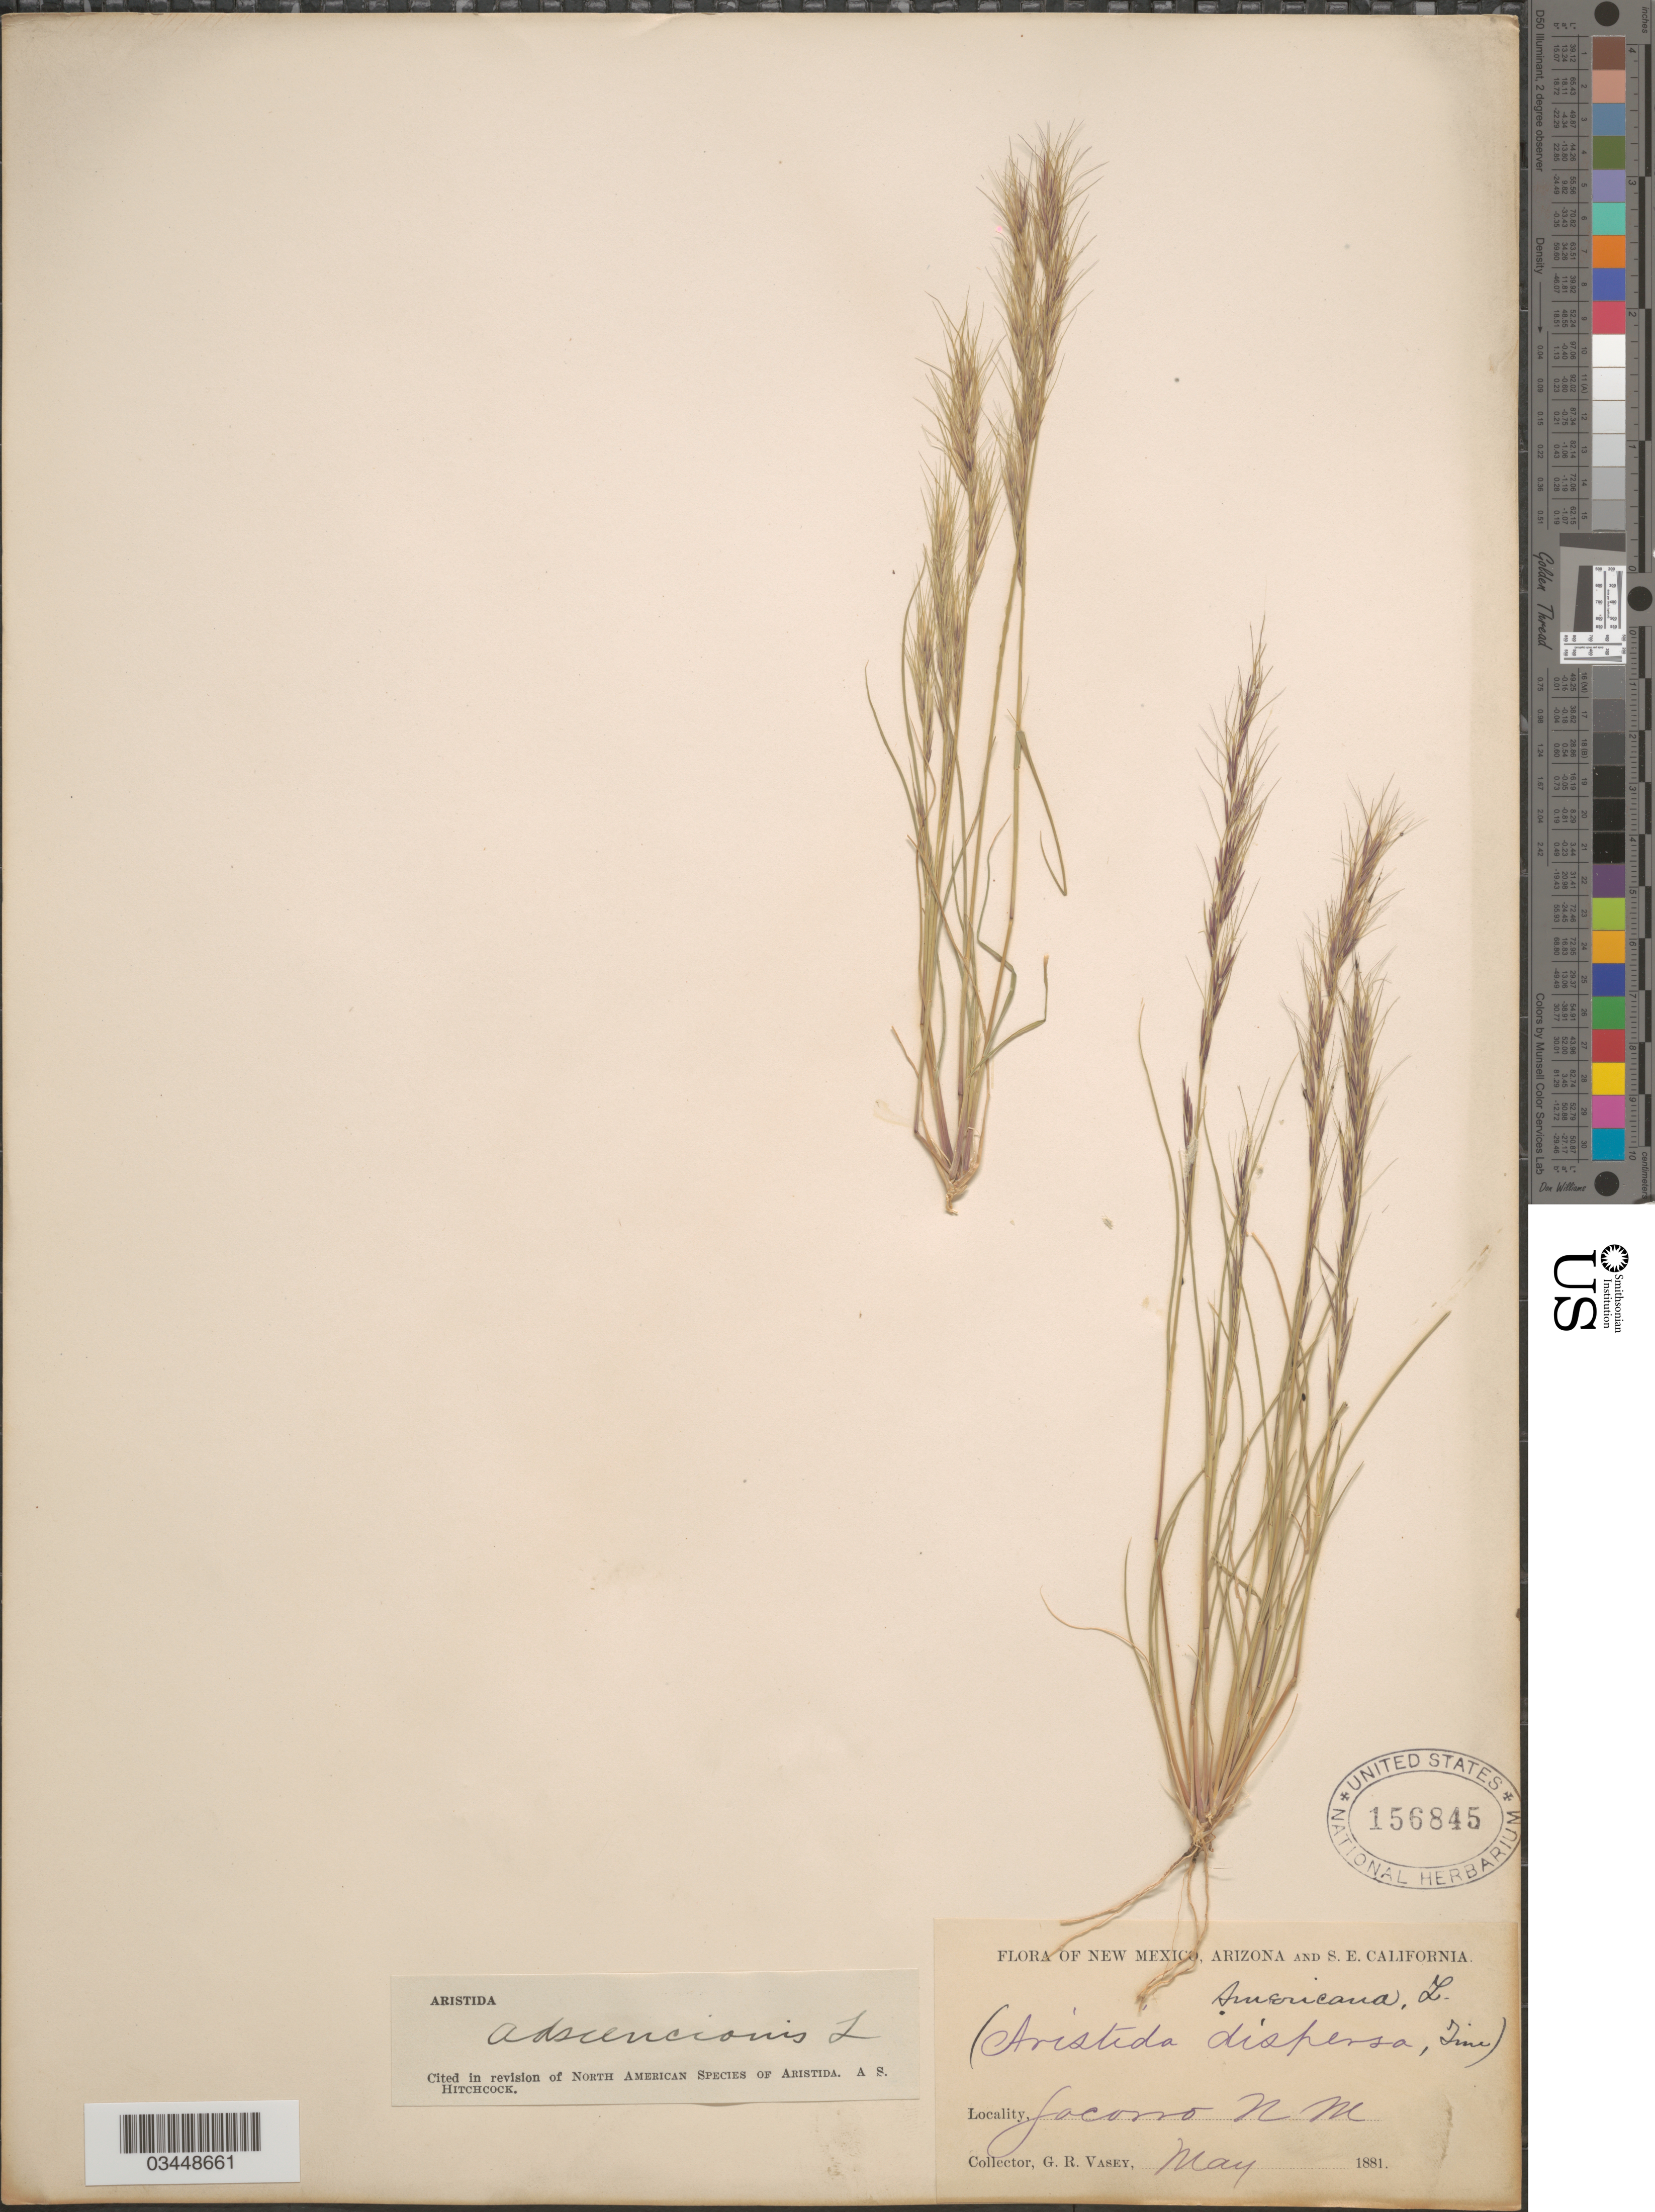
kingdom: Plantae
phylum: Tracheophyta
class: Liliopsida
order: Poales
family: Poaceae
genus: Aristida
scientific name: Aristida adscensionis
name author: L.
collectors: G. R. Vasey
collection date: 1881-05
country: United States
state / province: New Mexico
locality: Socorro.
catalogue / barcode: US 156845